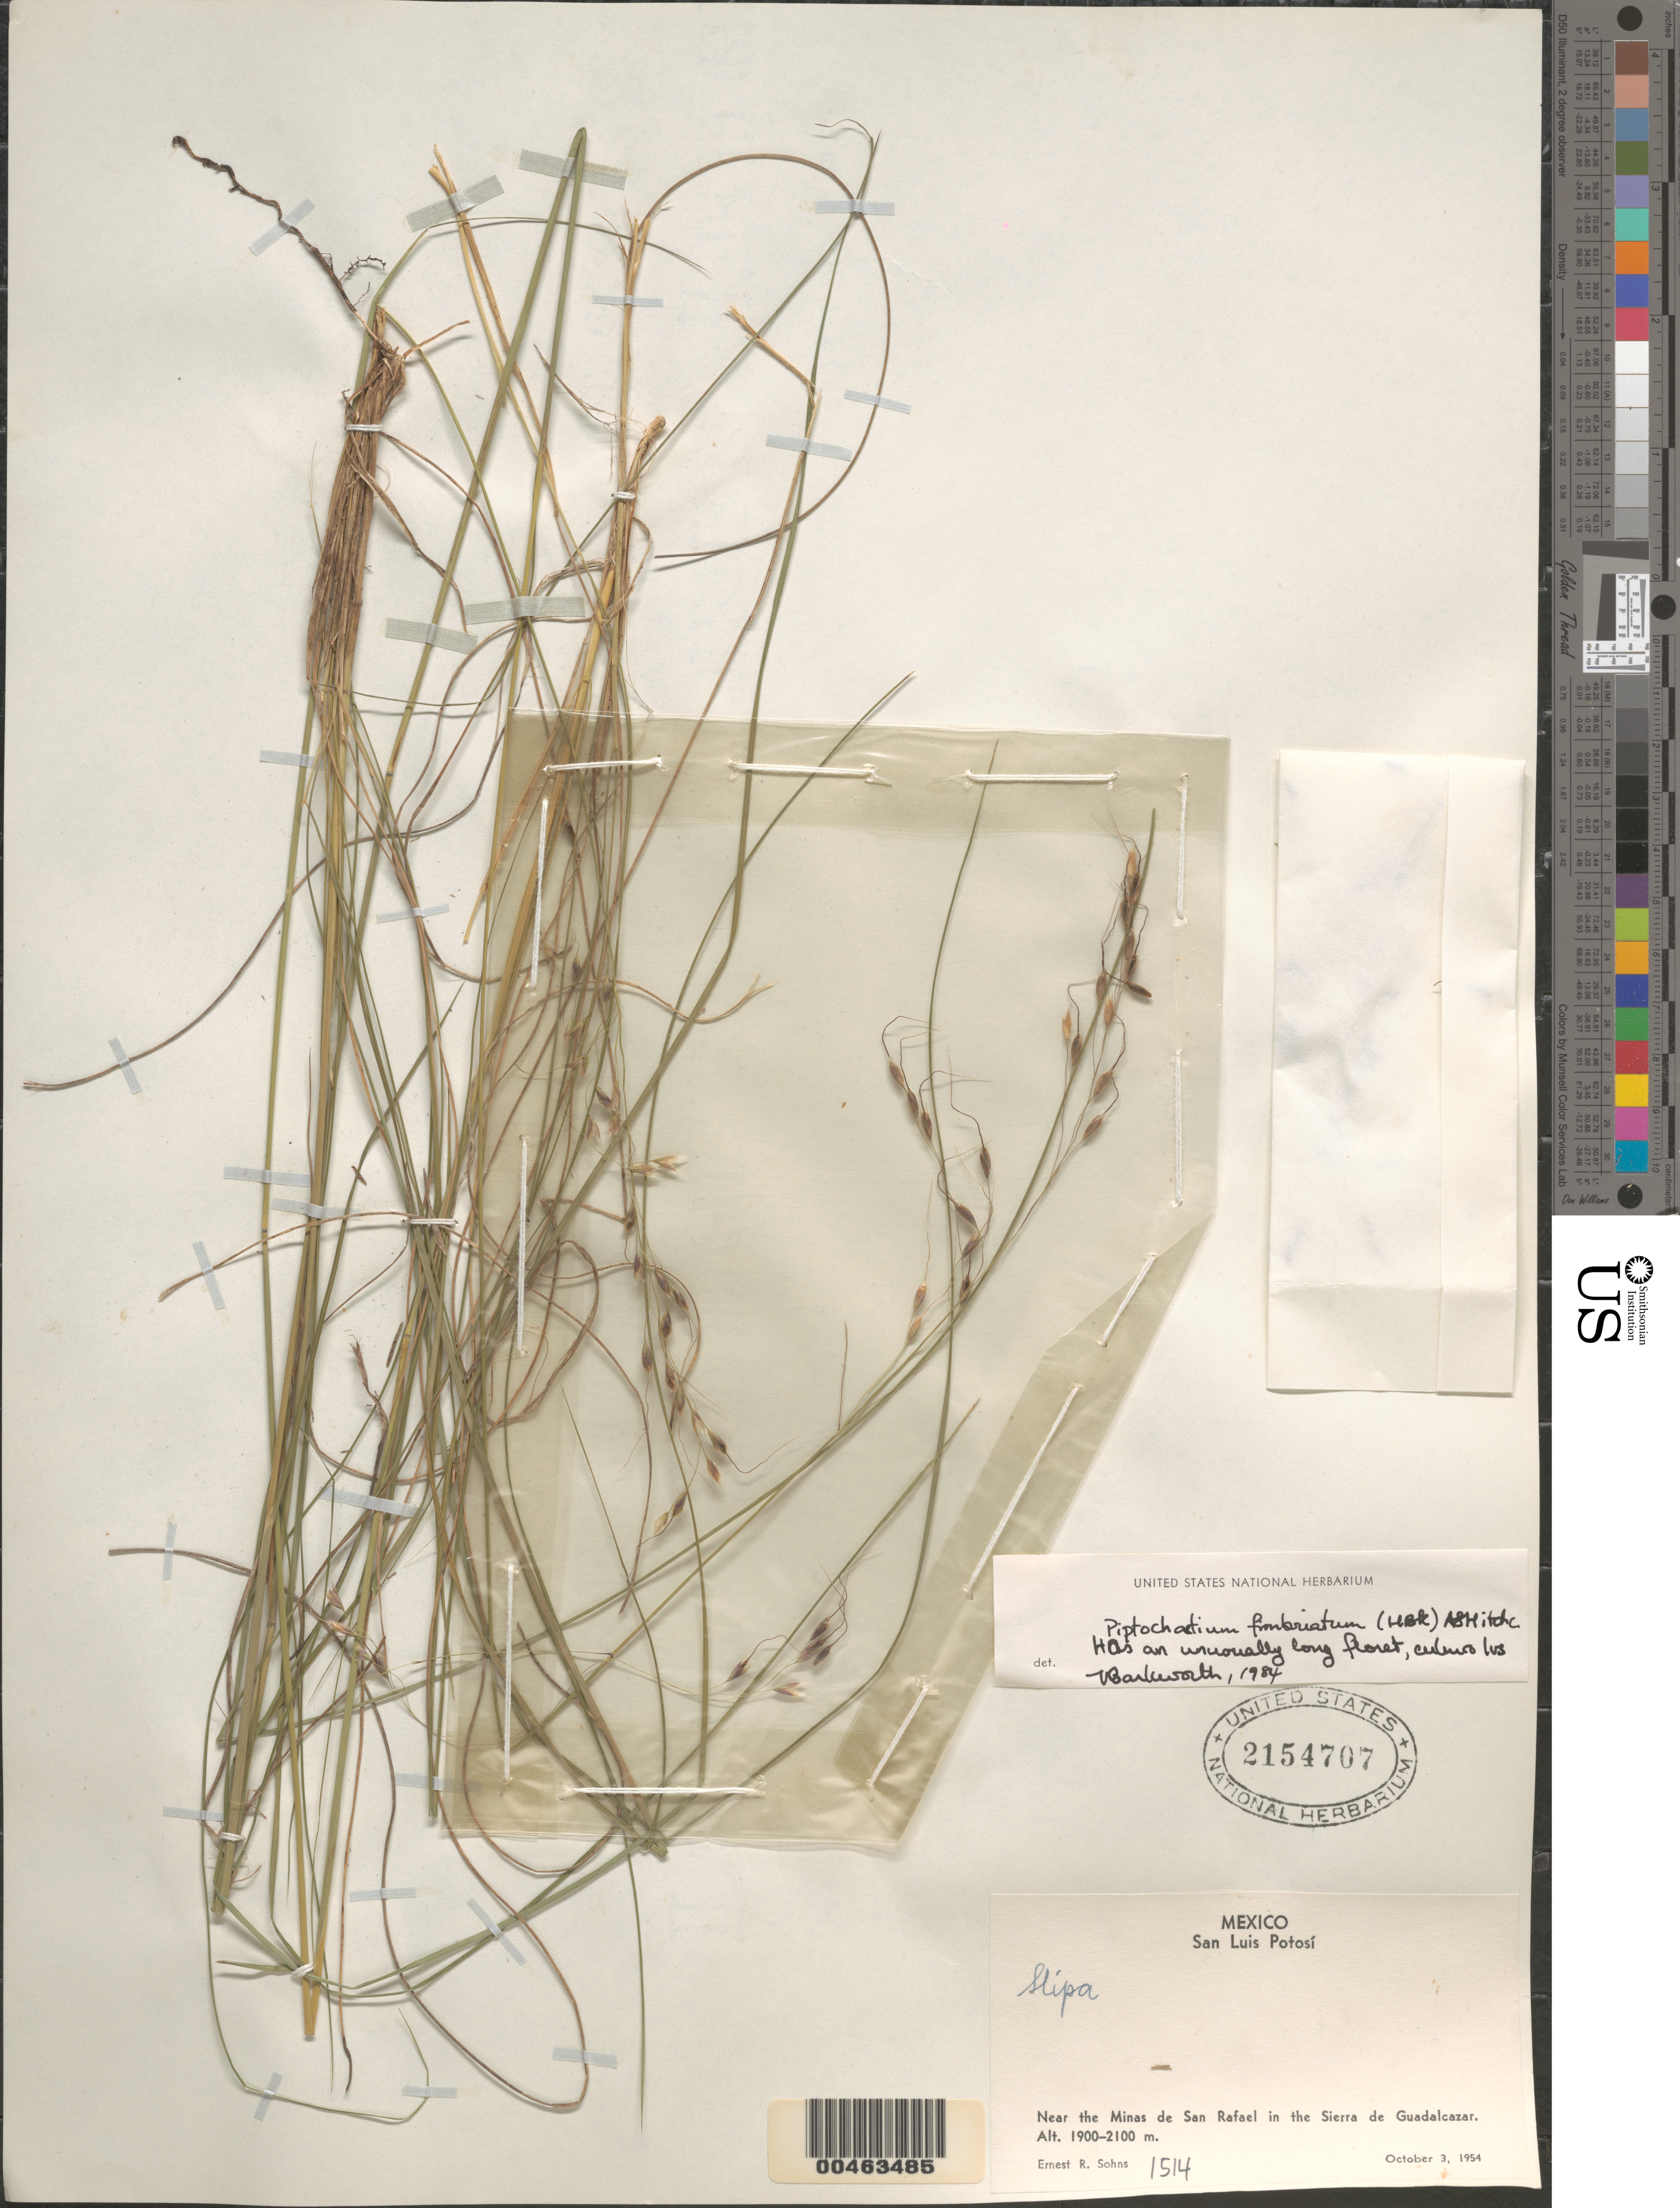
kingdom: Plantae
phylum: Tracheophyta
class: Liliopsida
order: Poales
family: Poaceae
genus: Piptochaetium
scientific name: Piptochaetium fimbriatum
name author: (Kunth) Hitchc.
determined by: Barkworth, M. E.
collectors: E. R. Sohns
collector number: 1514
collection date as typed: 3 Oct 1954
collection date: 1954-10-03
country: Mexico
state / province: San Luis Potosi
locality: Near the Minas de San Rafael in the Sierra de Guadalcazar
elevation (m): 1900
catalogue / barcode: US 2154707